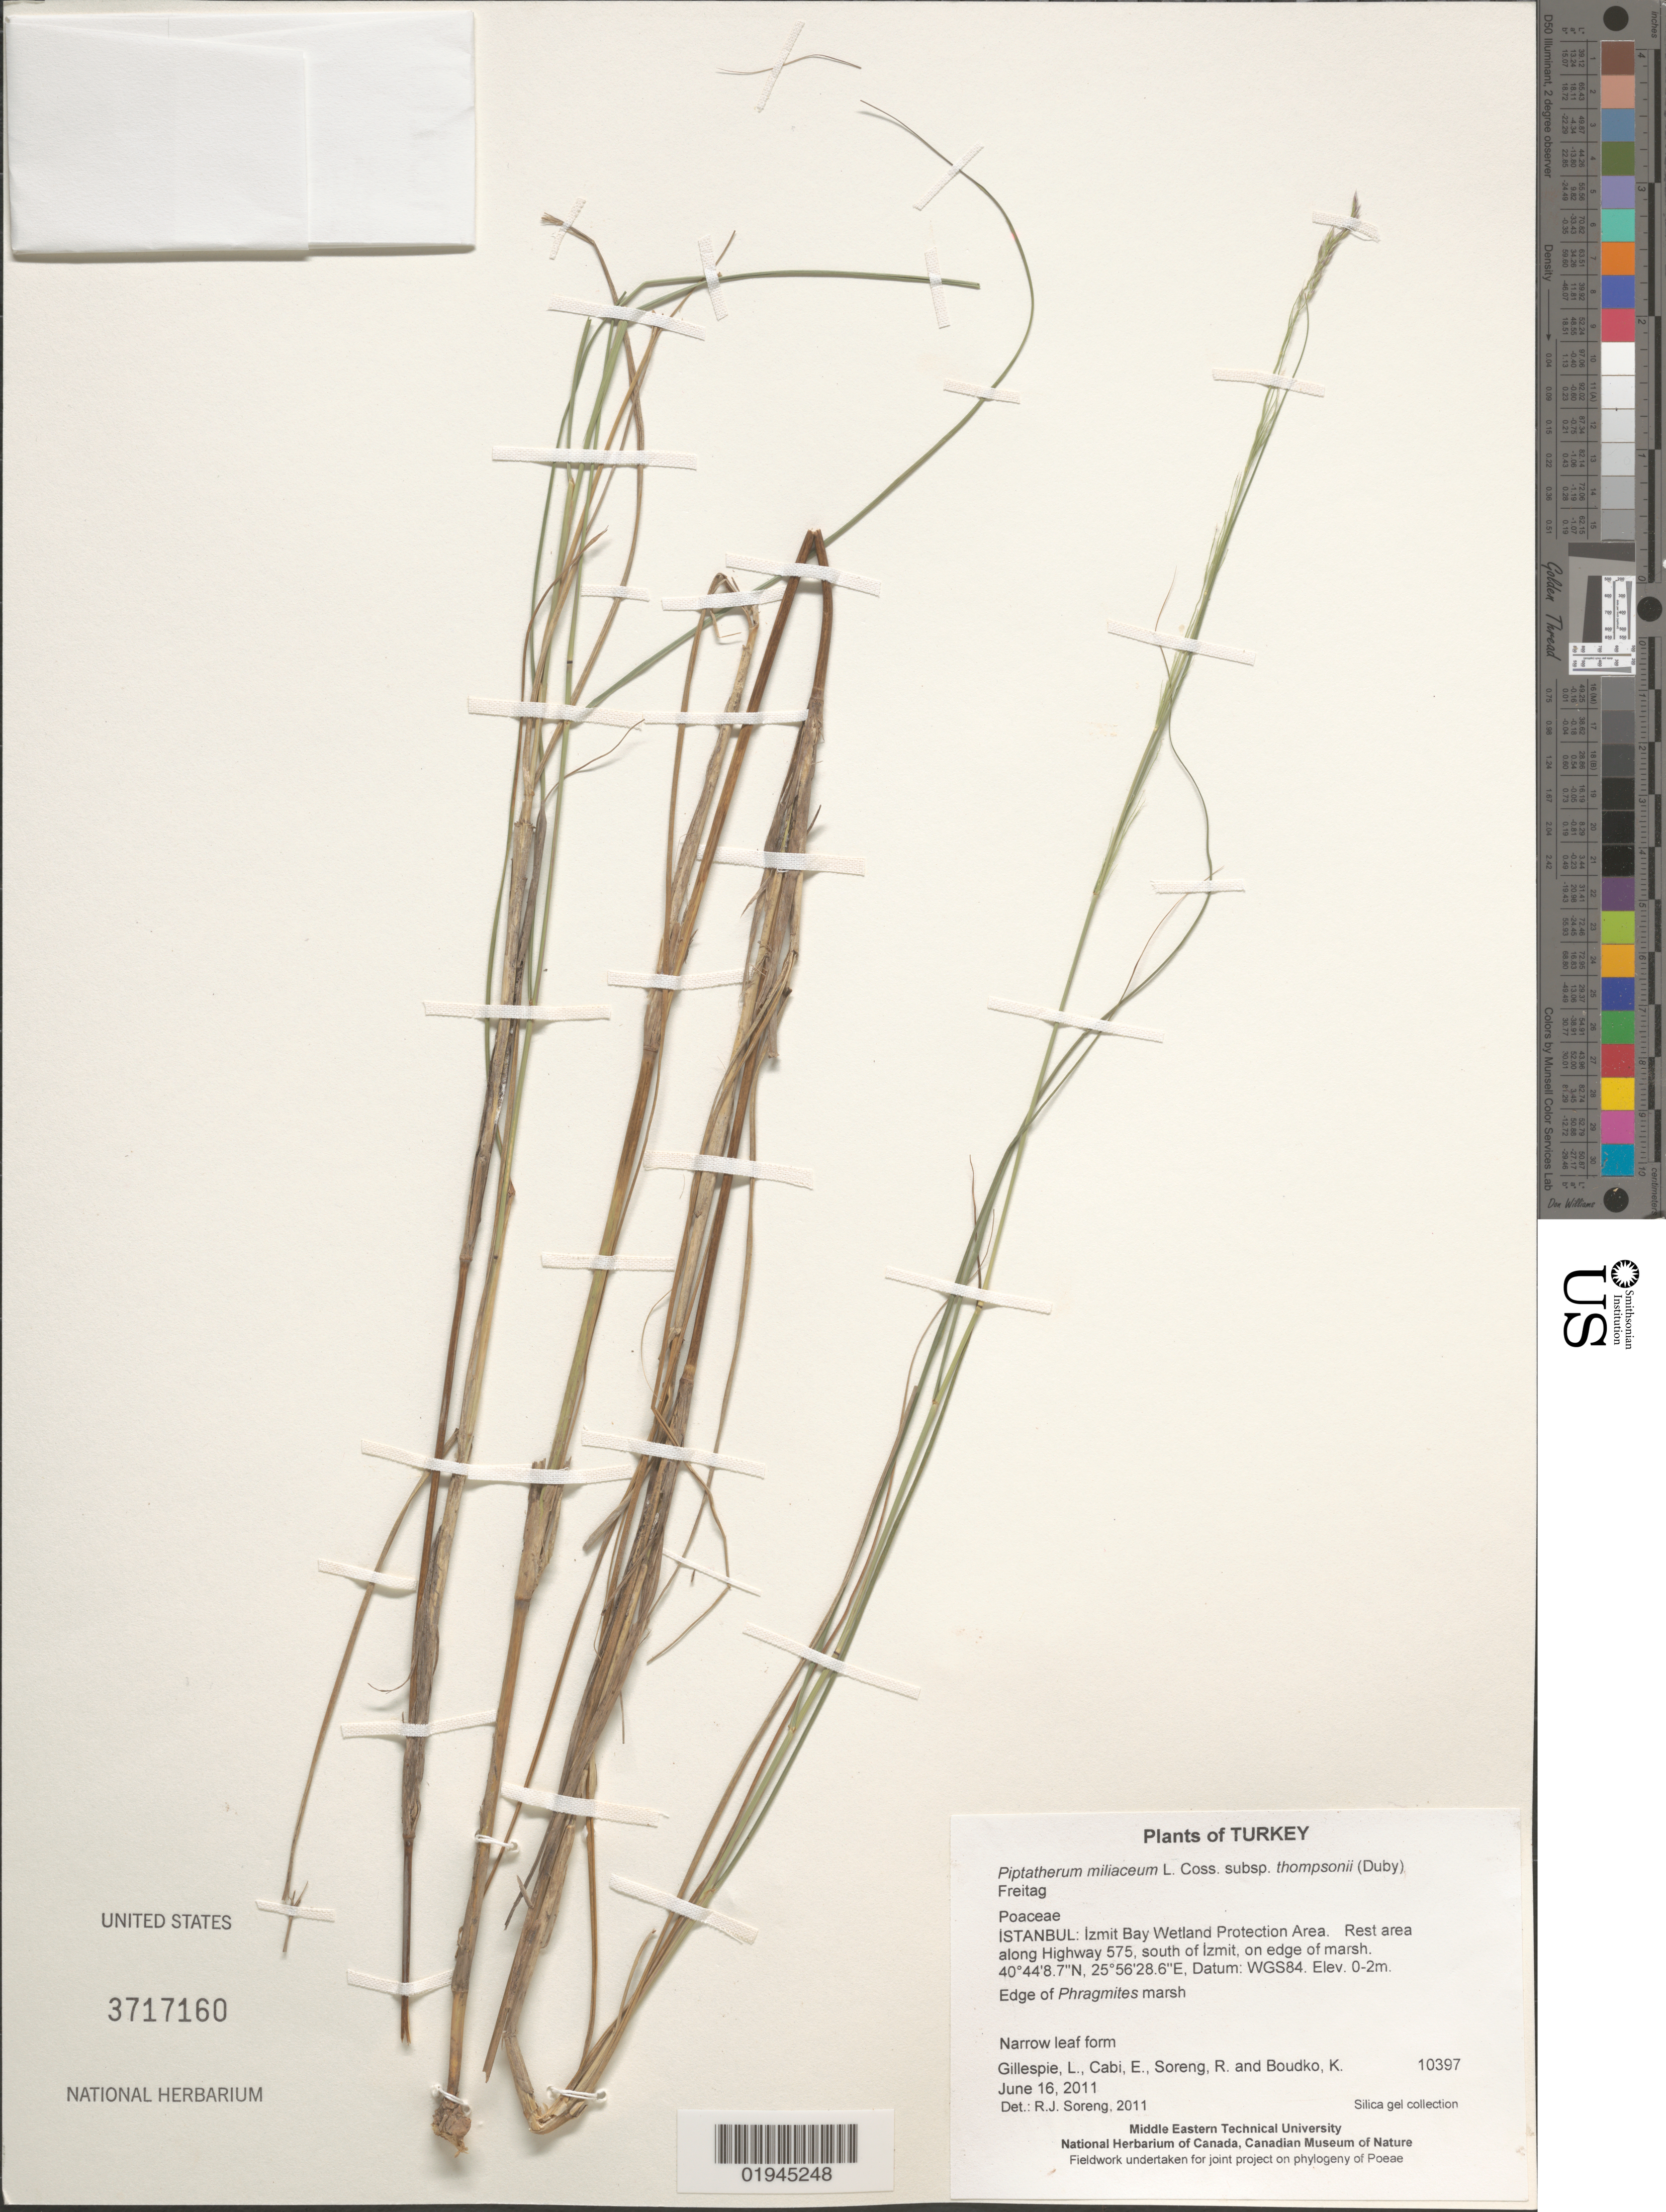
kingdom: Plantae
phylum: Tracheophyta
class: Liliopsida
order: Poales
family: Poaceae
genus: Piptatherum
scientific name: Piptatherum miliaceum subsp. thomasii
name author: (Duby) Freitag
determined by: Soreng, Robert J., Research Associate (BOT), Smithsonian Institution - National Museum of Natural History (UNITED STATES)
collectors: L. J. Gillespie, E. Cabi, R. J. Soreng & K. Boudko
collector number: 10397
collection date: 2011-06-16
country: Turkey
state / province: Istanbul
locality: Izmit Bay Wetland Protection Area. Rest area along Highway 575, south of Izmit, on edge of marsh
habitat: Edge of Phragmites marsh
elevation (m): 0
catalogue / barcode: US 3717160